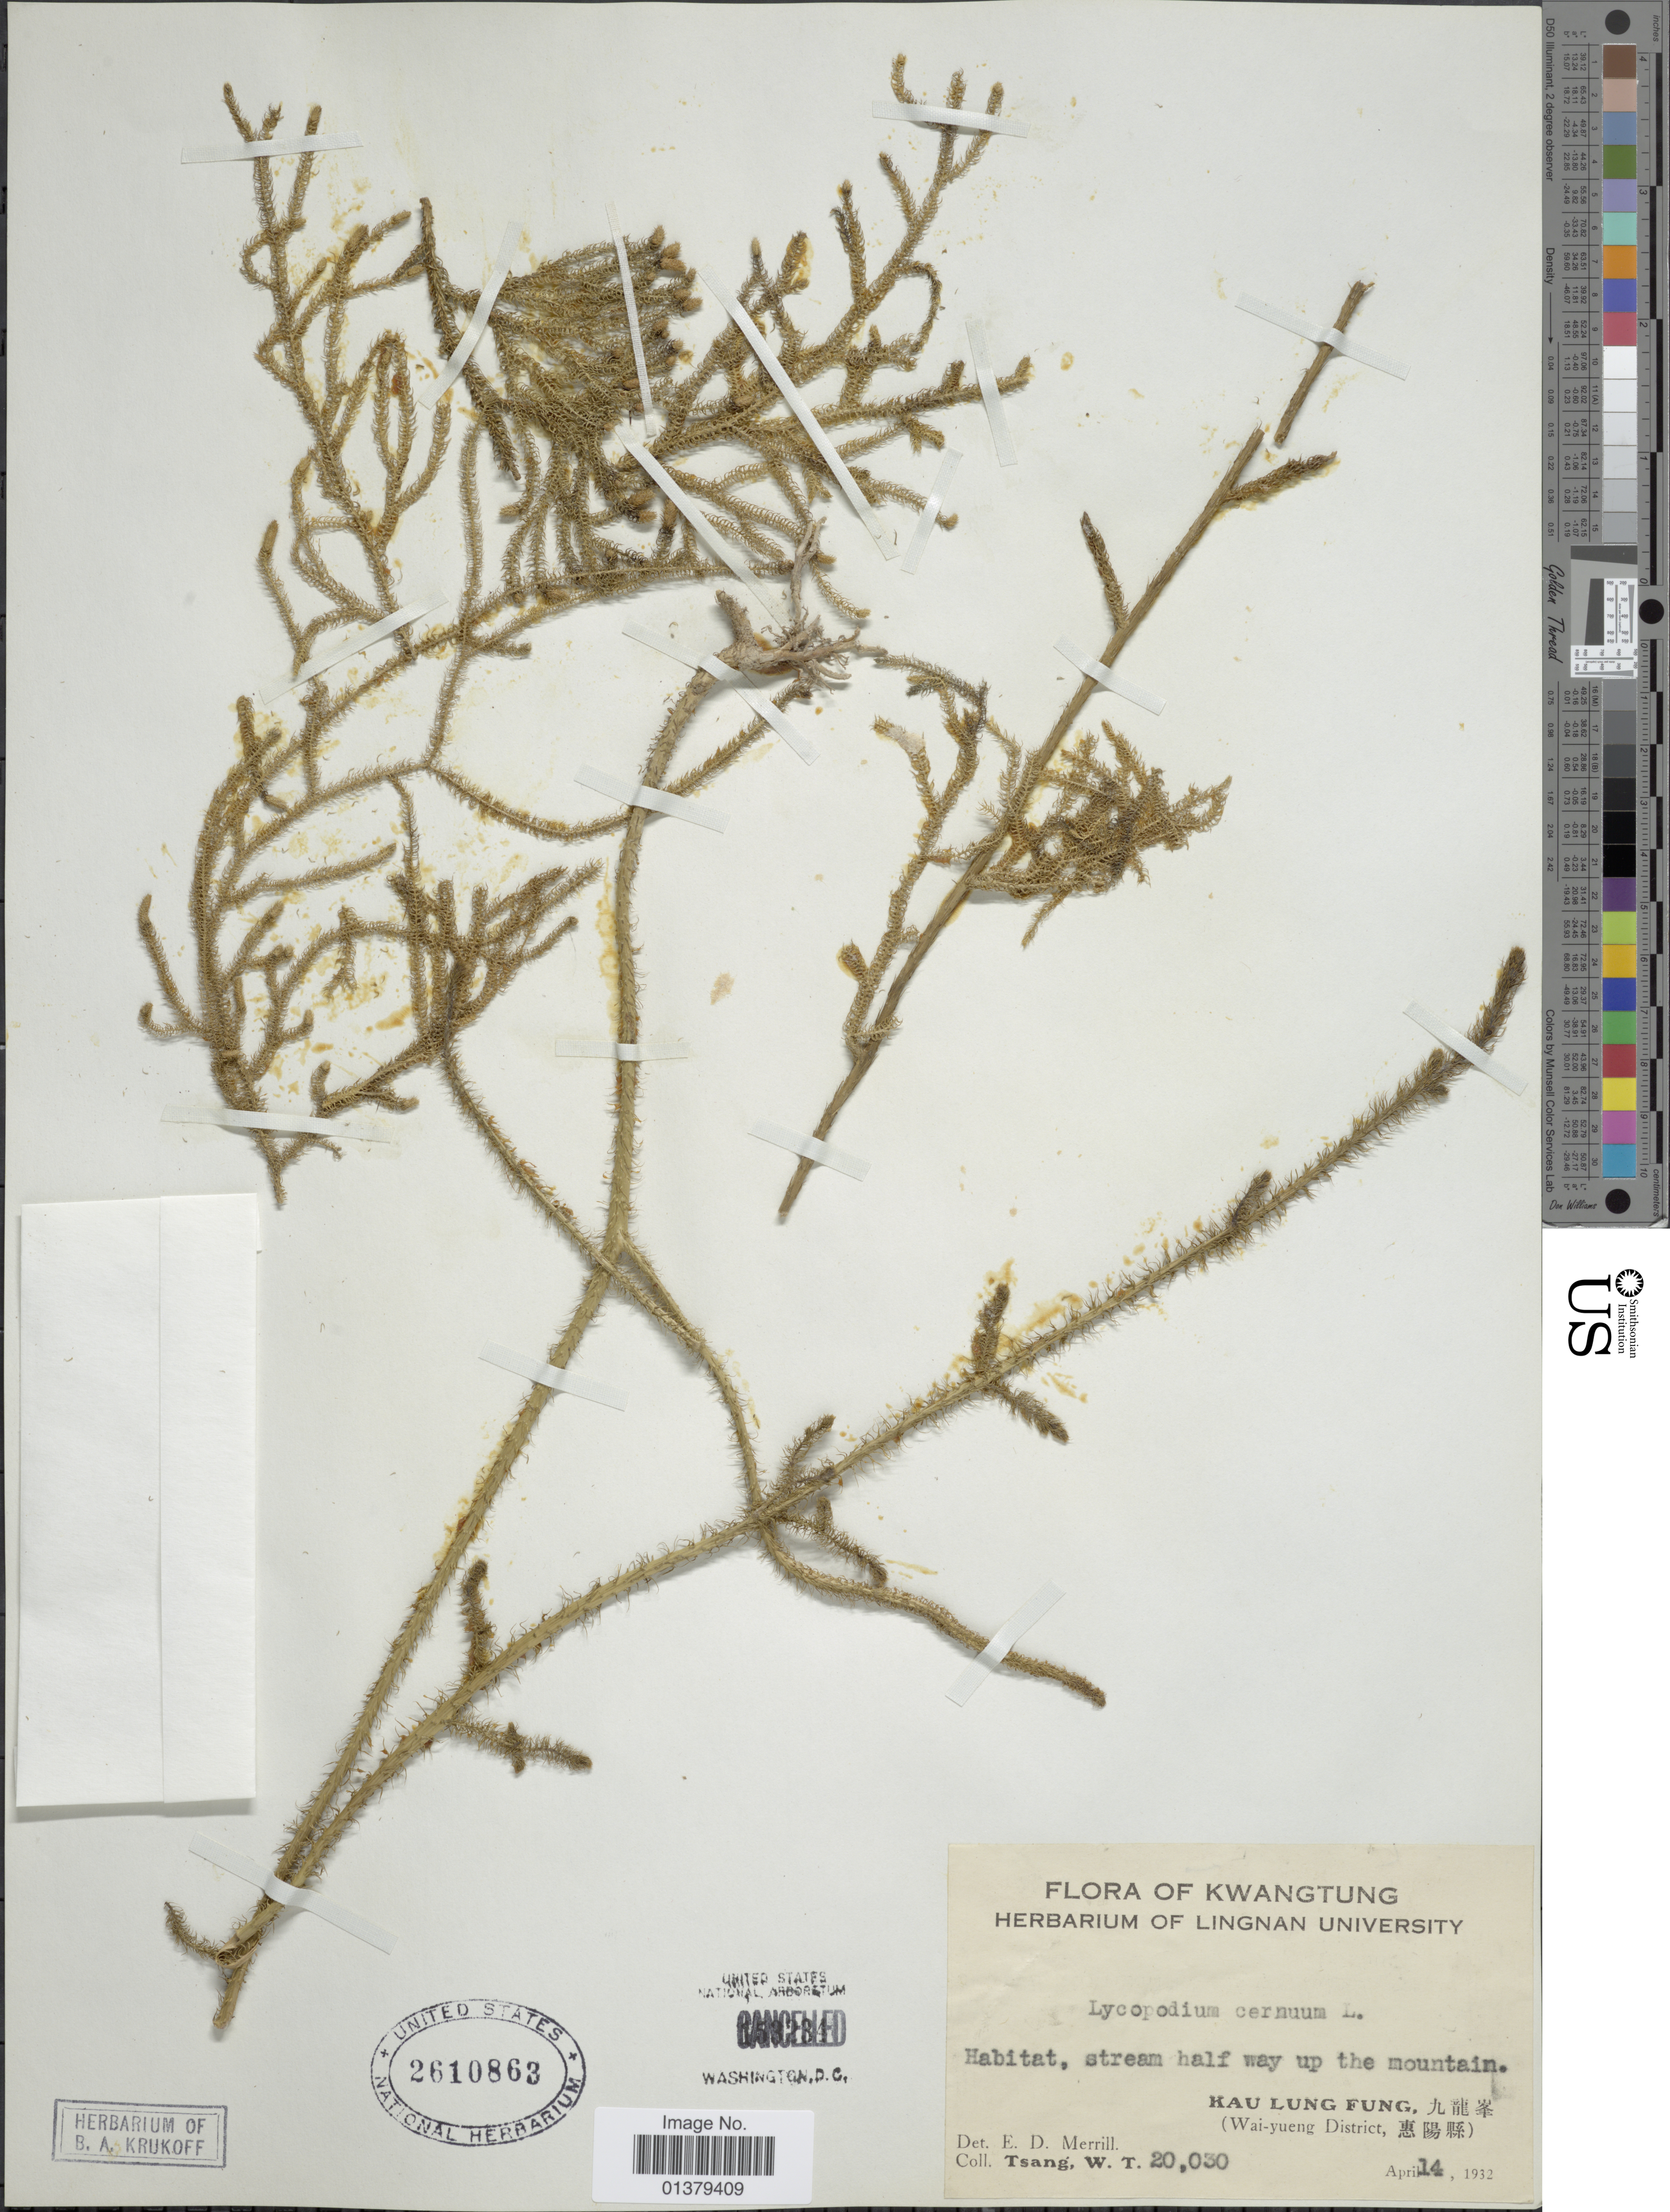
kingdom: Plantae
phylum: Tracheophyta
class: Lycopodiopsida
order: Lycopodiales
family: Lycopodiaceae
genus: Palhinhaea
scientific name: Palhinhaea cernua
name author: (L.) Vasc. & Franco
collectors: W. T. Tsang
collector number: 20030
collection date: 1932-04-14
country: China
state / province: Guangdong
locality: Huiyang District; Jiulongfeng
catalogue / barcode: US 2610863